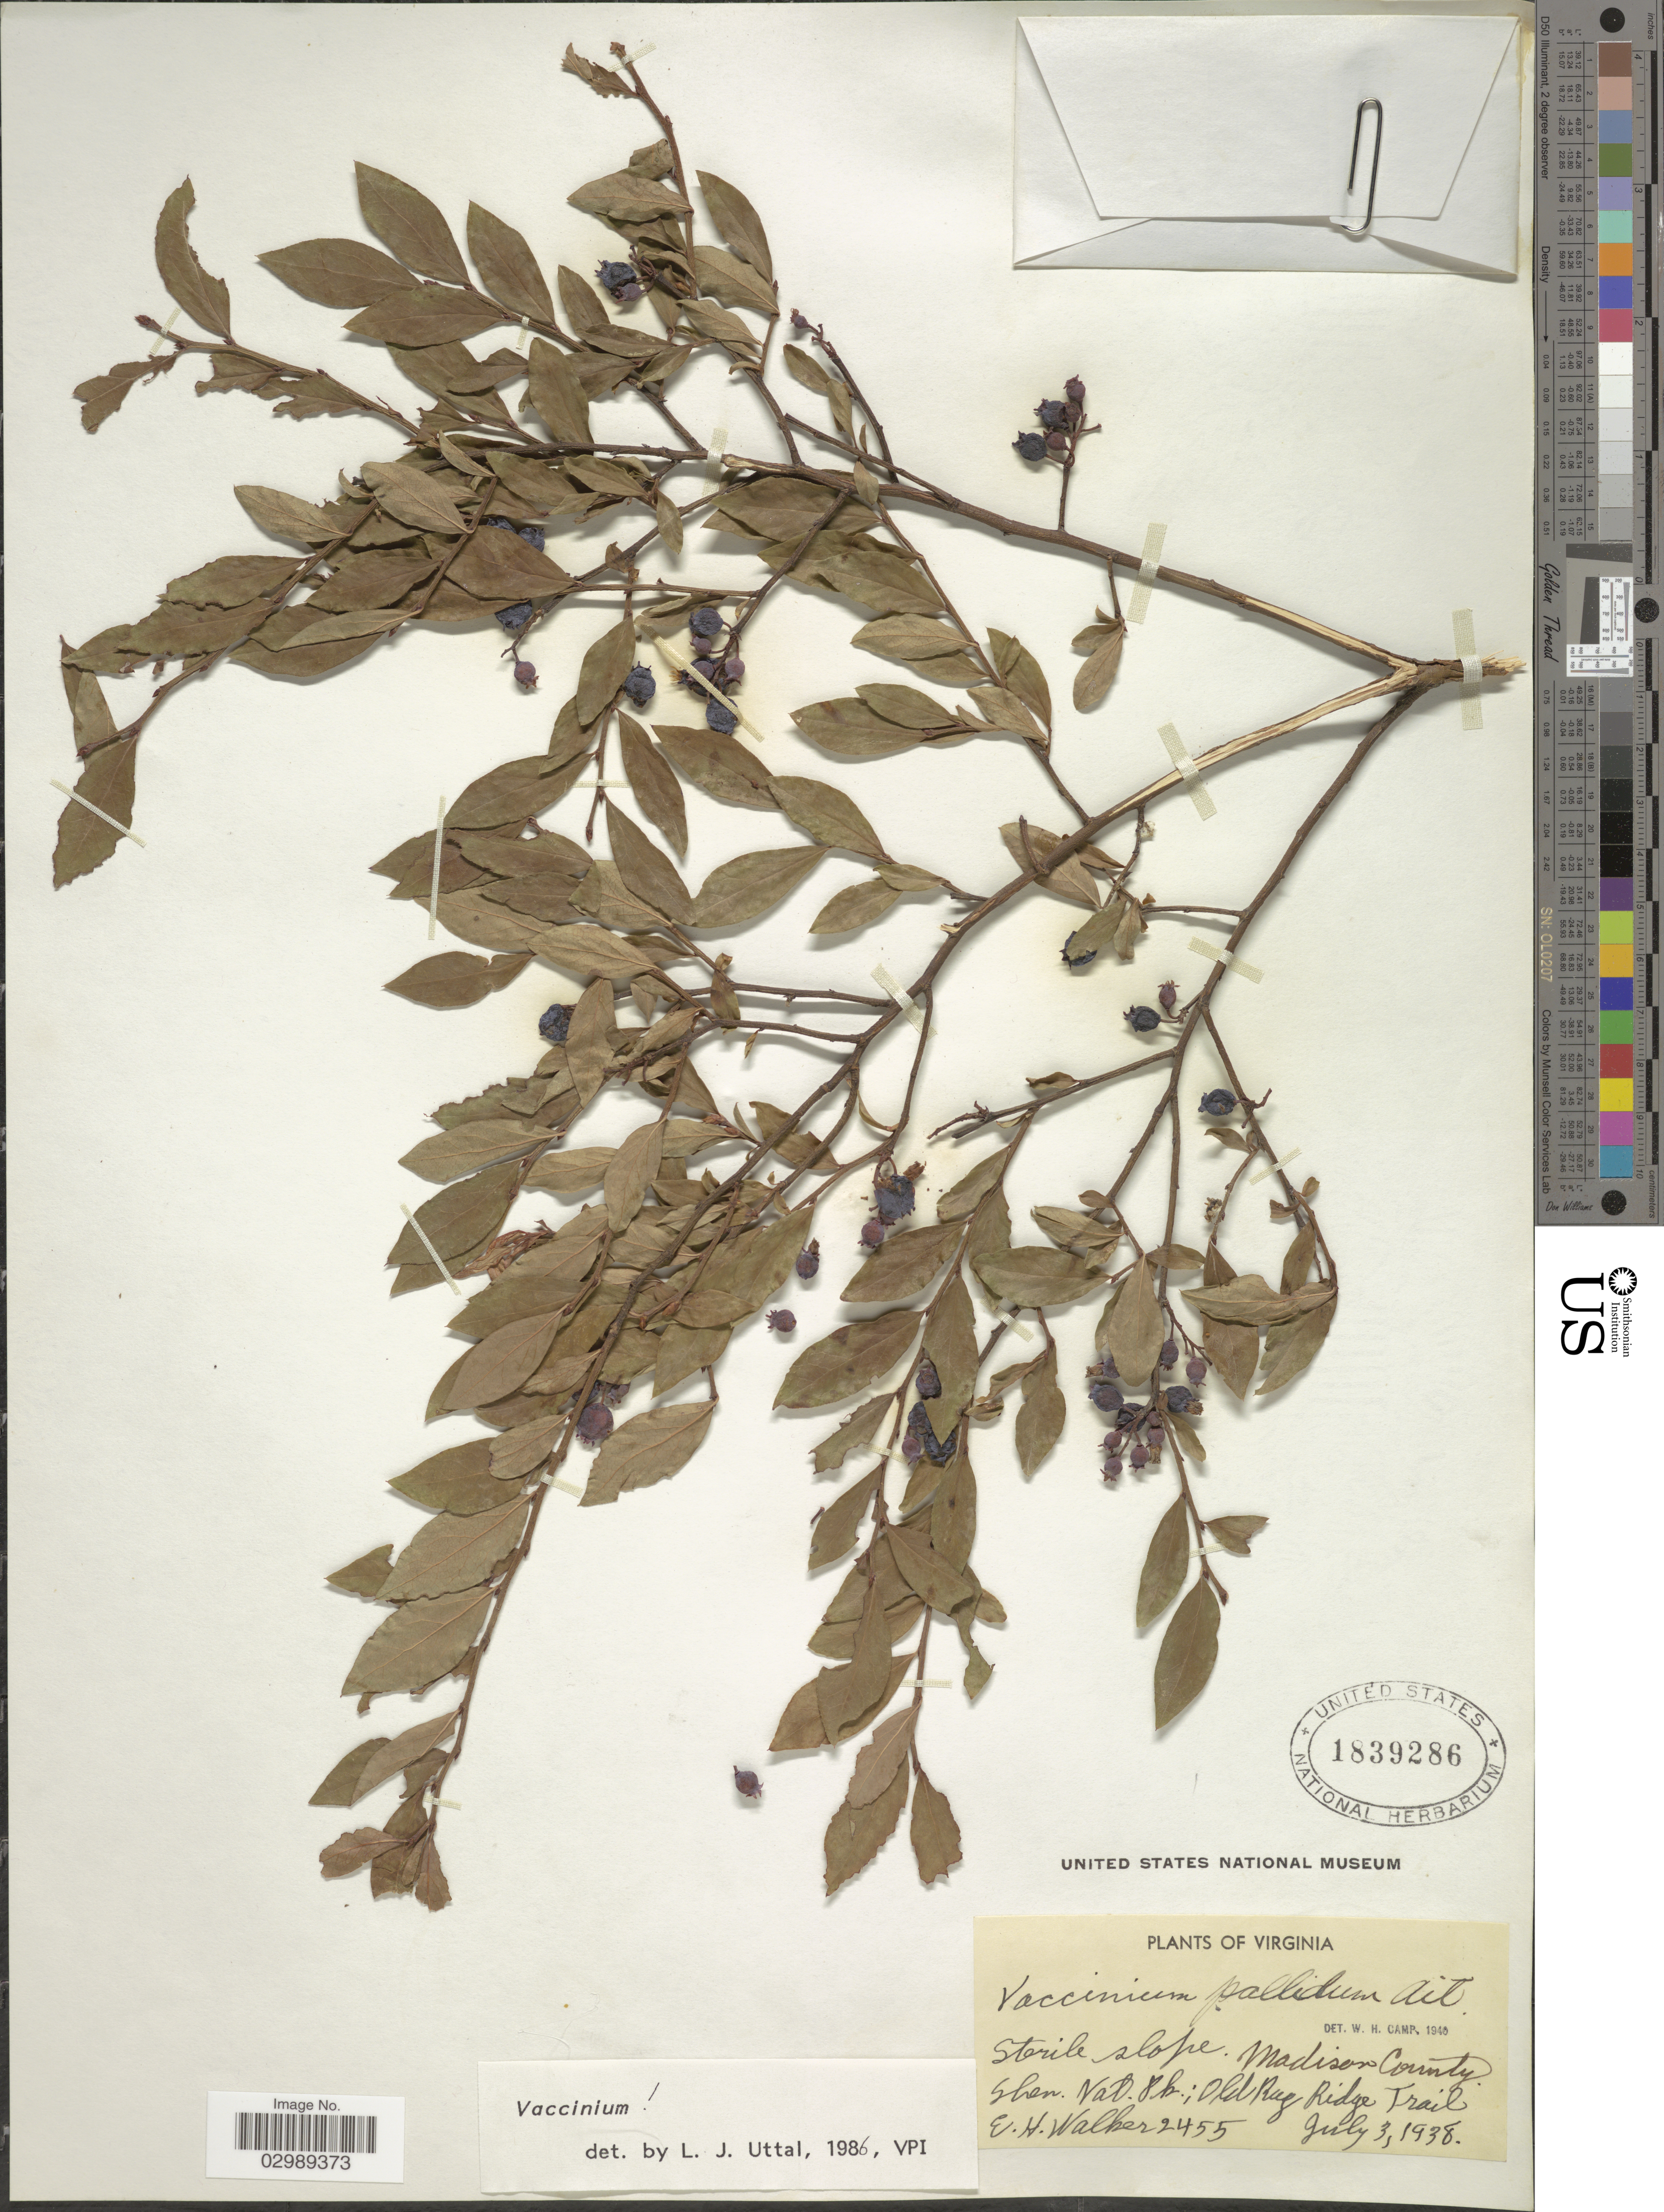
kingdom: Plantae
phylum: Tracheophyta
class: Magnoliopsida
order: Ericales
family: Ericaceae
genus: Vaccinium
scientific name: Vaccinium pallidum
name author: Aiton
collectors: E. H. Walker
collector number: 2455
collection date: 1938-07-03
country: United States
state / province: Virginia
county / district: Madison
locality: Shen. Natl. Pk; Old Rag Ridge Trail.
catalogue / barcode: US 1839286